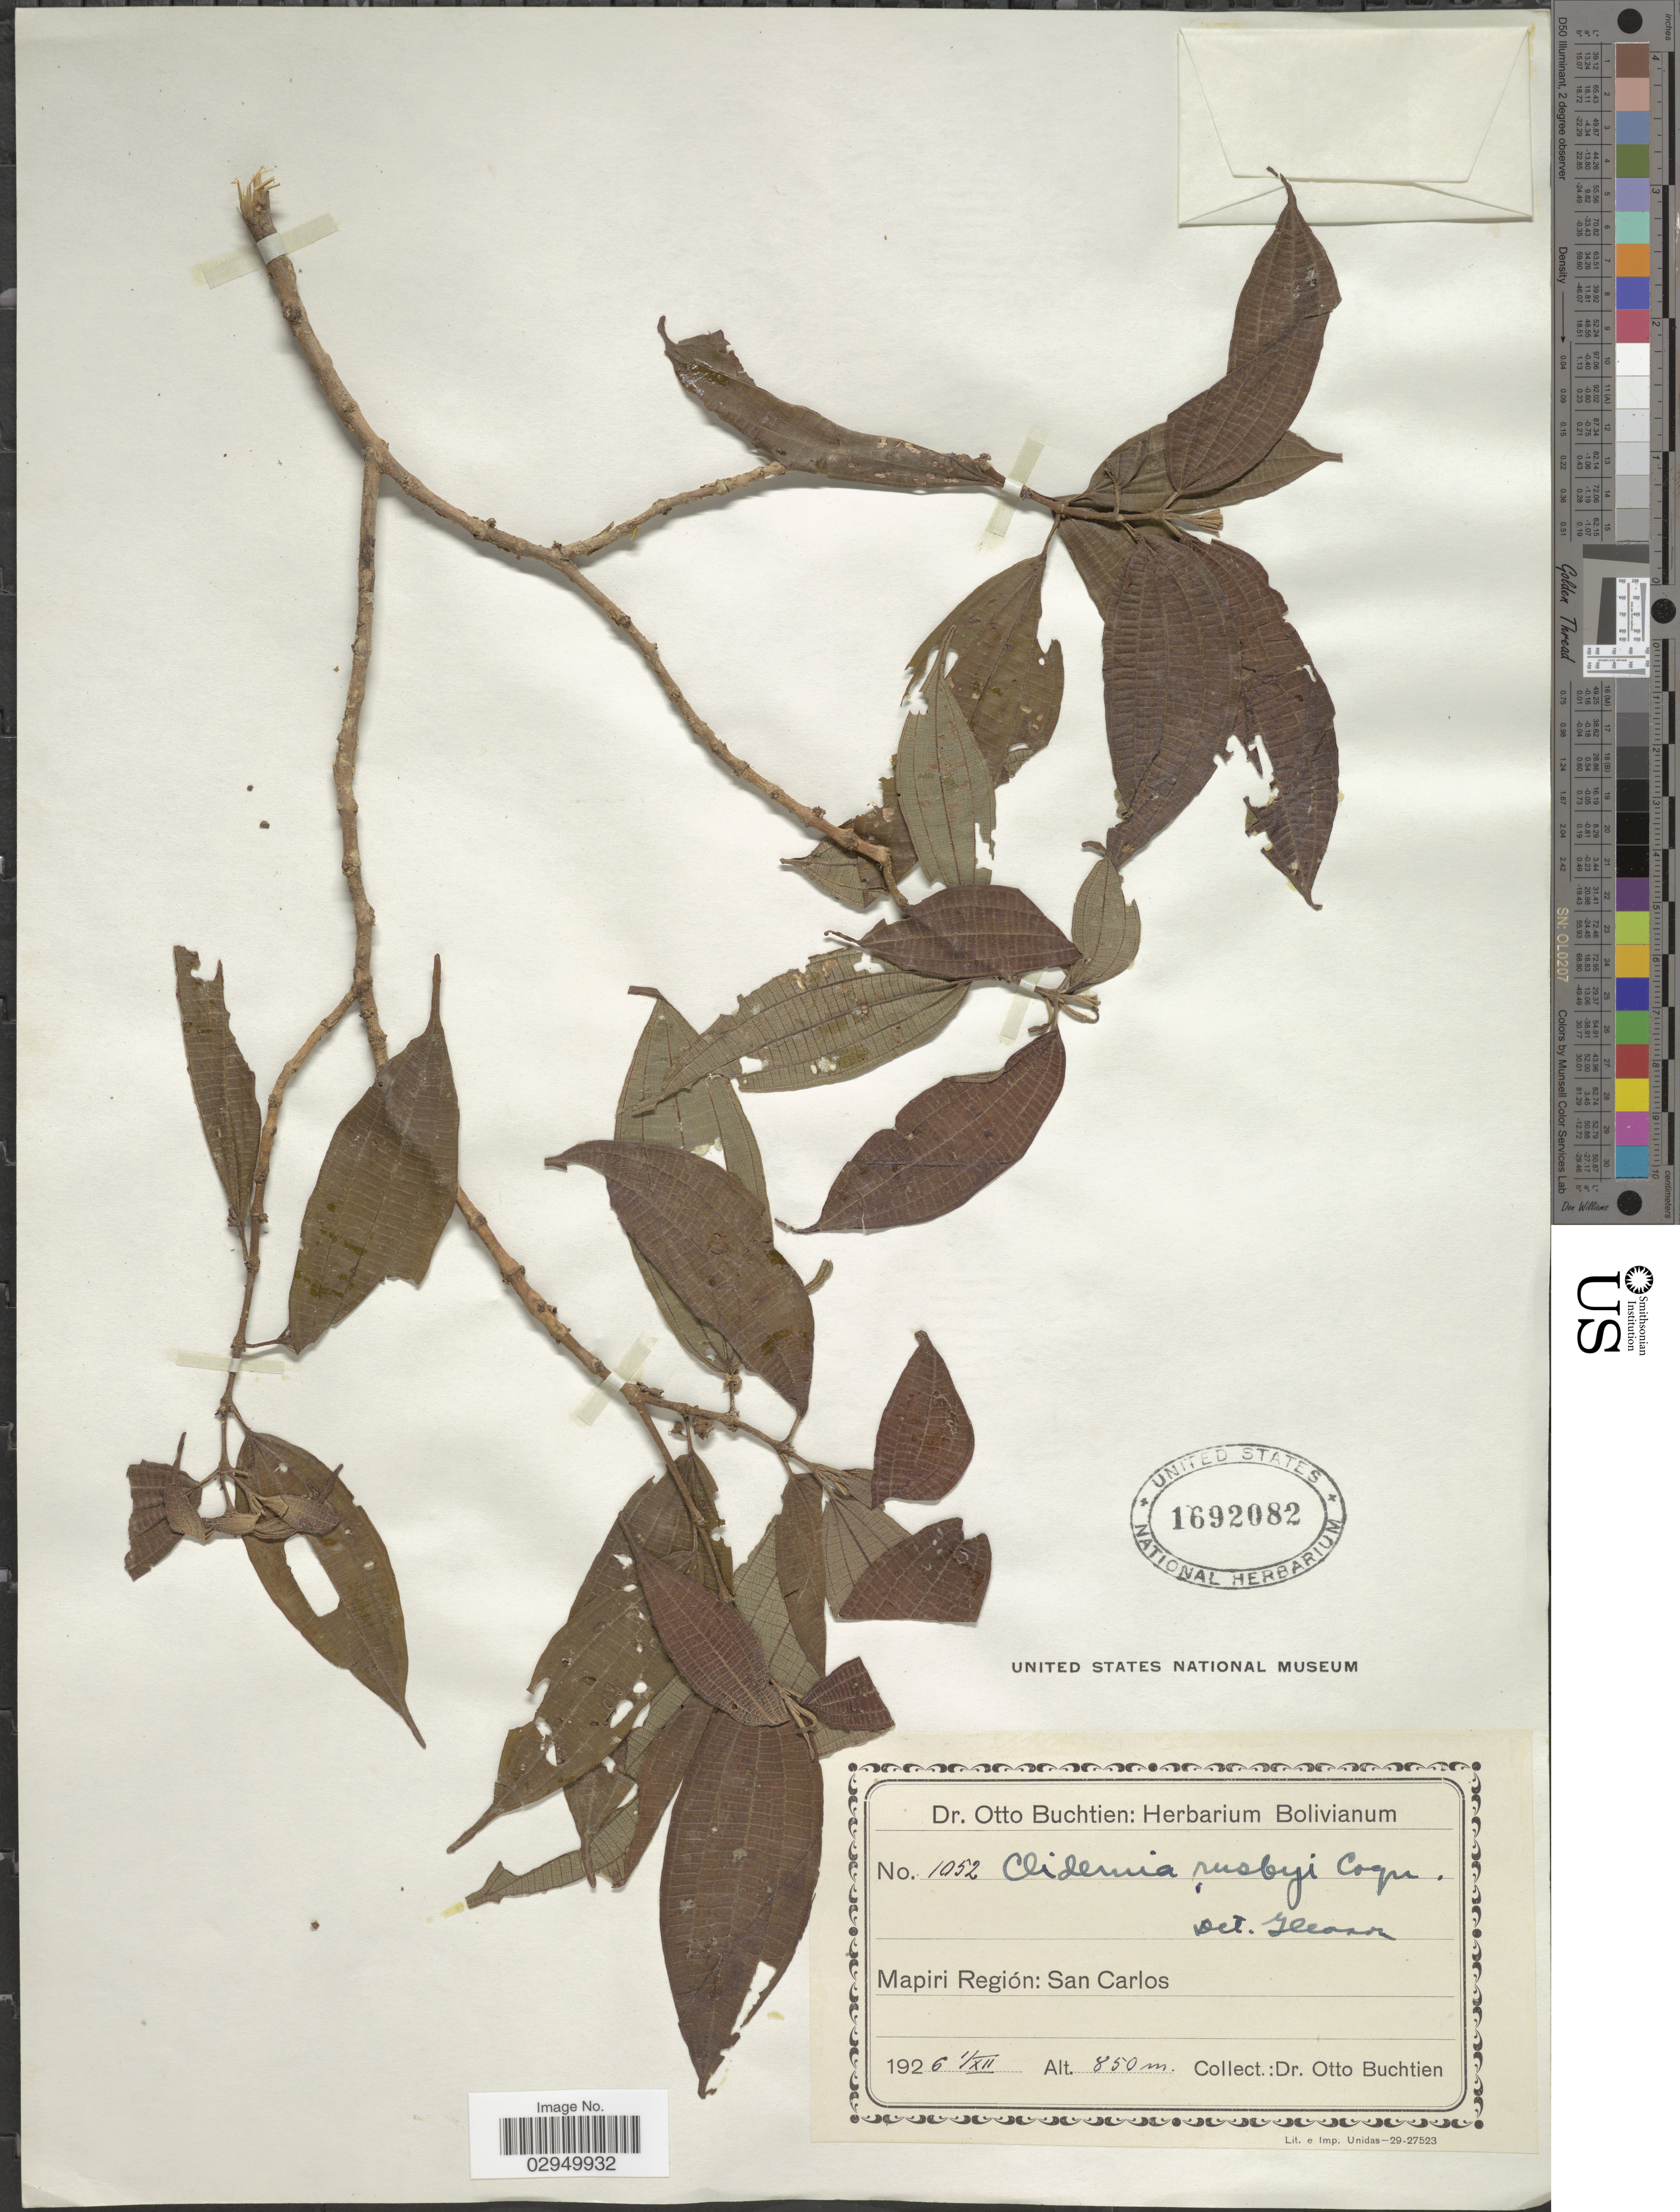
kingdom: Plantae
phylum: Tracheophyta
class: Magnoliopsida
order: Myrtales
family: Melastomataceae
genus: Clidemia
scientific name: Clidemia sessiliflora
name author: (Naudin) Cogn.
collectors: O. Buchtien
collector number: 1052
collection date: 1926-12-01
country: Bolivia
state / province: La Paz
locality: Mapiri Región: San Carlos.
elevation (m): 850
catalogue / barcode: US 1692082